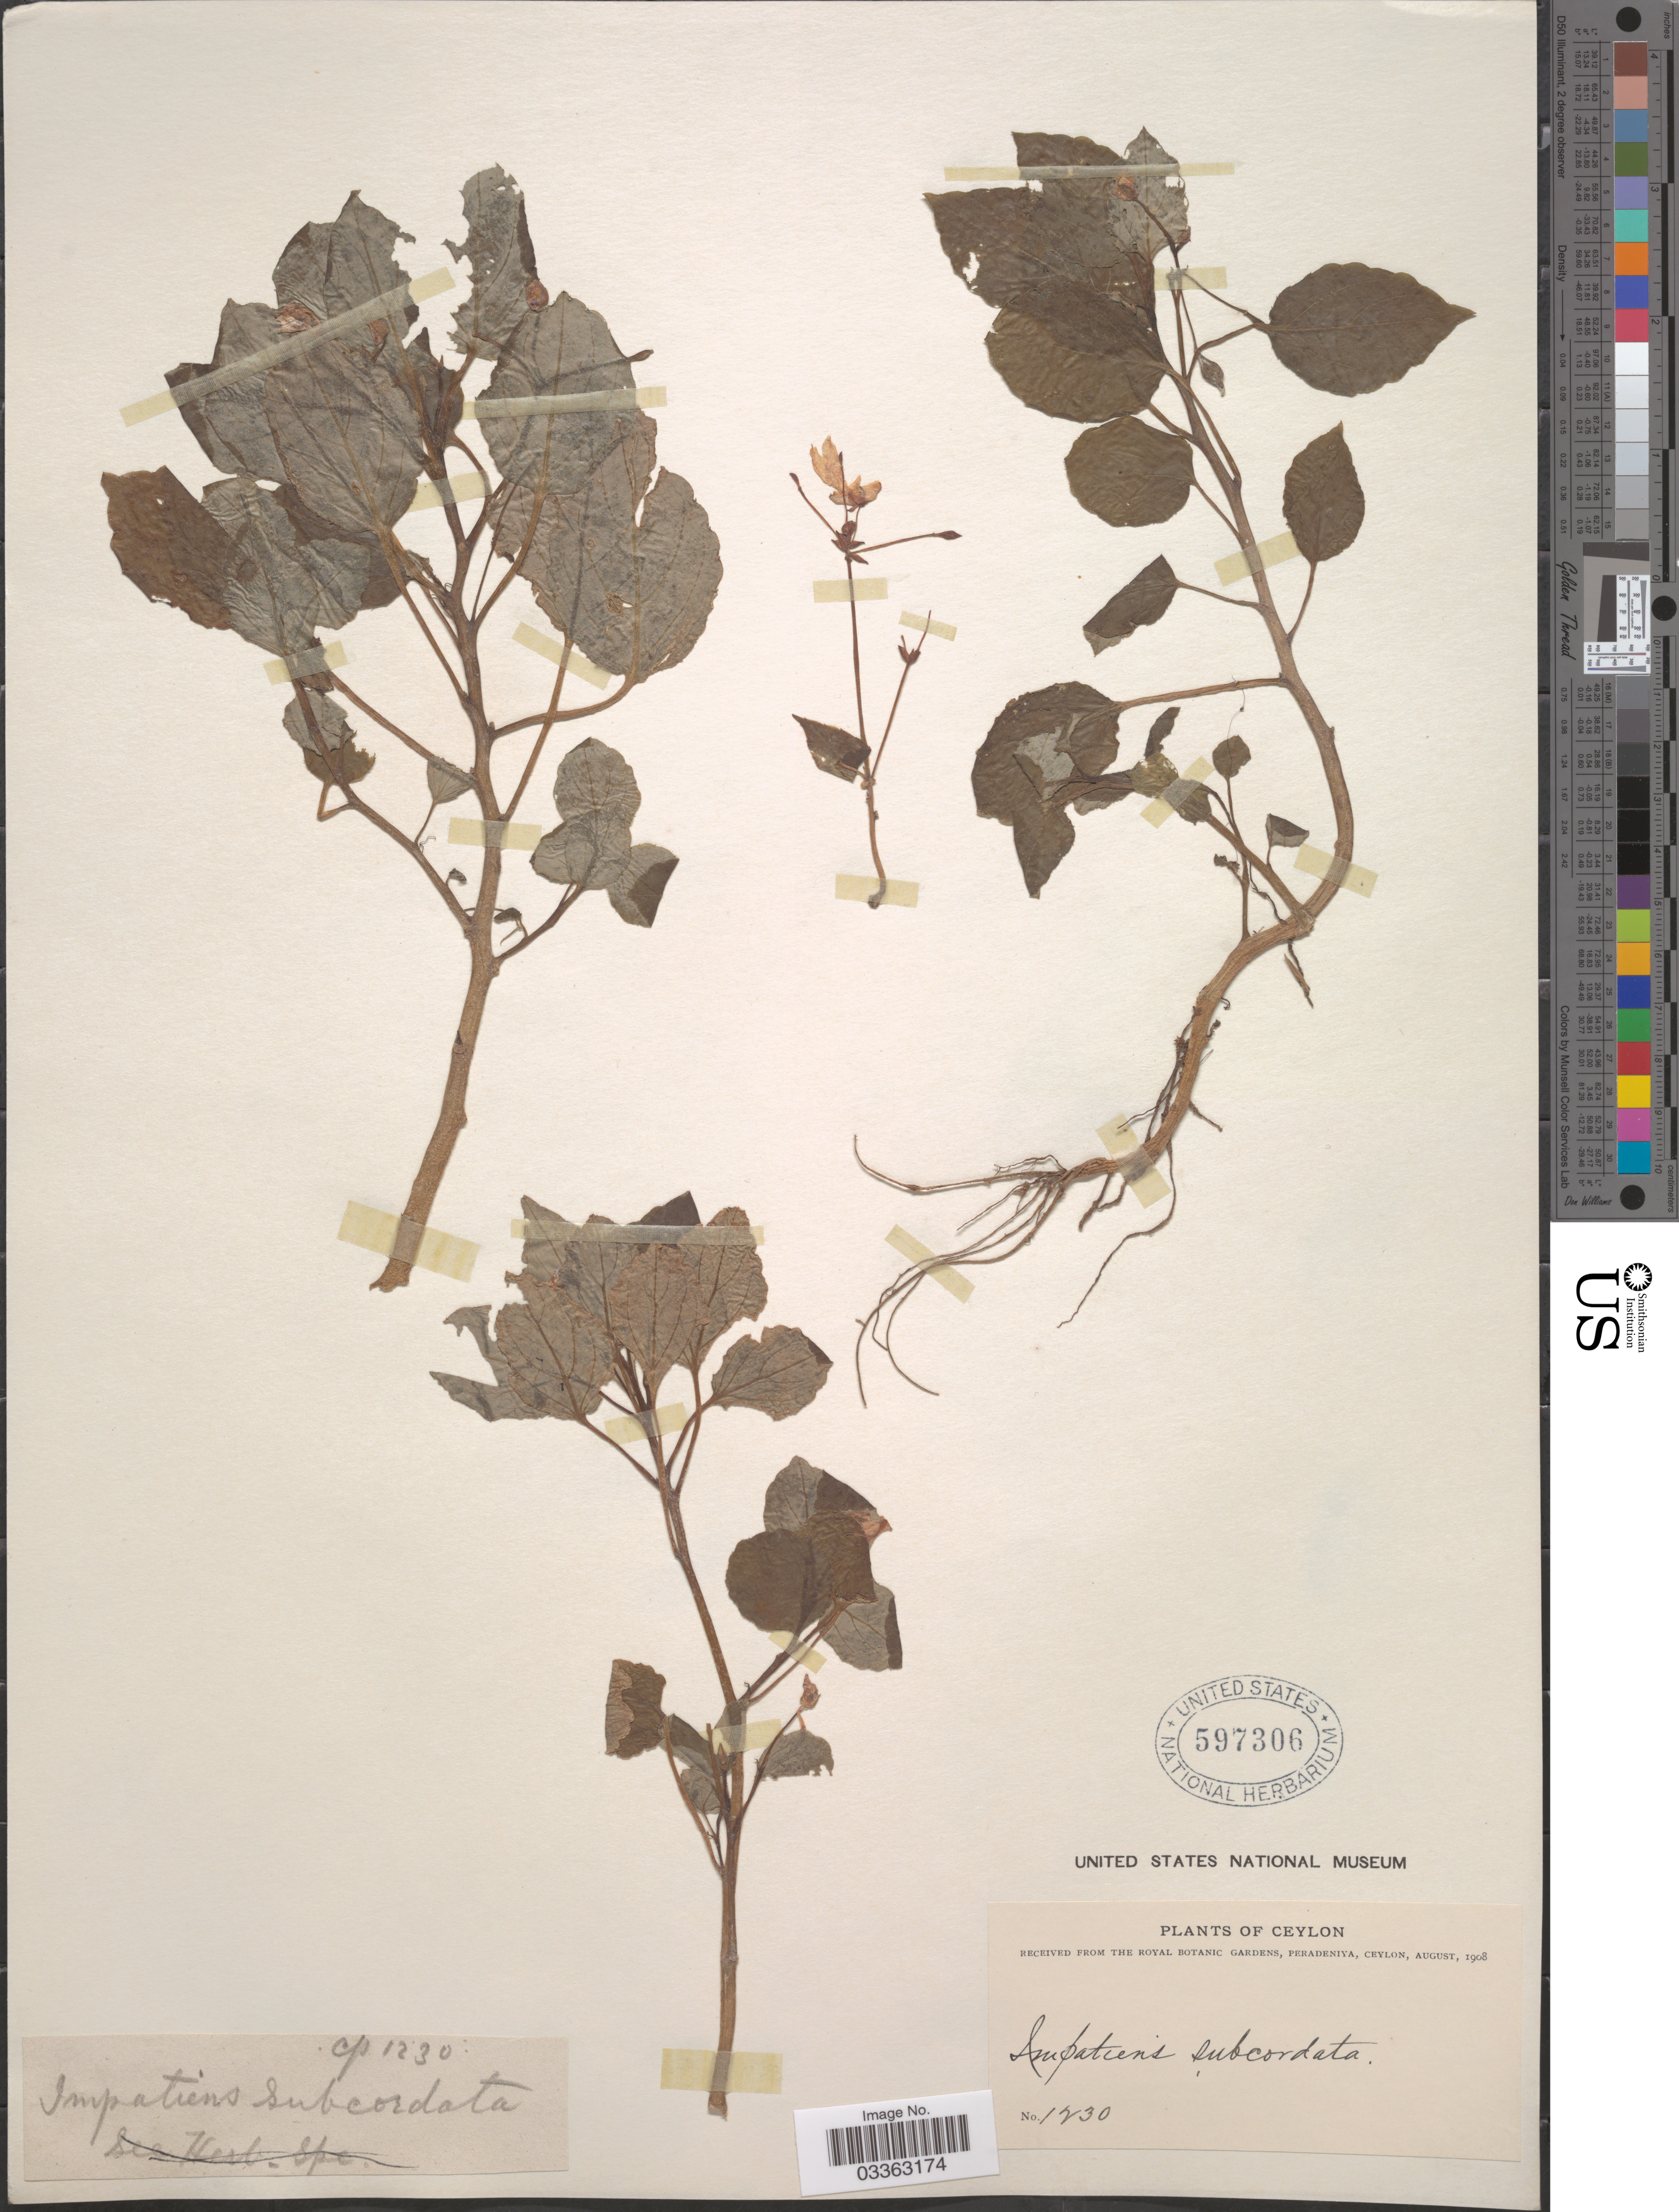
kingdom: Plantae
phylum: Tracheophyta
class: Magnoliopsida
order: Ericales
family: Balsaminaceae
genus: Impatiens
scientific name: Impatiens subcordata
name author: Arn.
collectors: P. Royal Botanic Gardens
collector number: CP1230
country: Sri Lanka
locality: Ceylon.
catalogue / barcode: US 597306